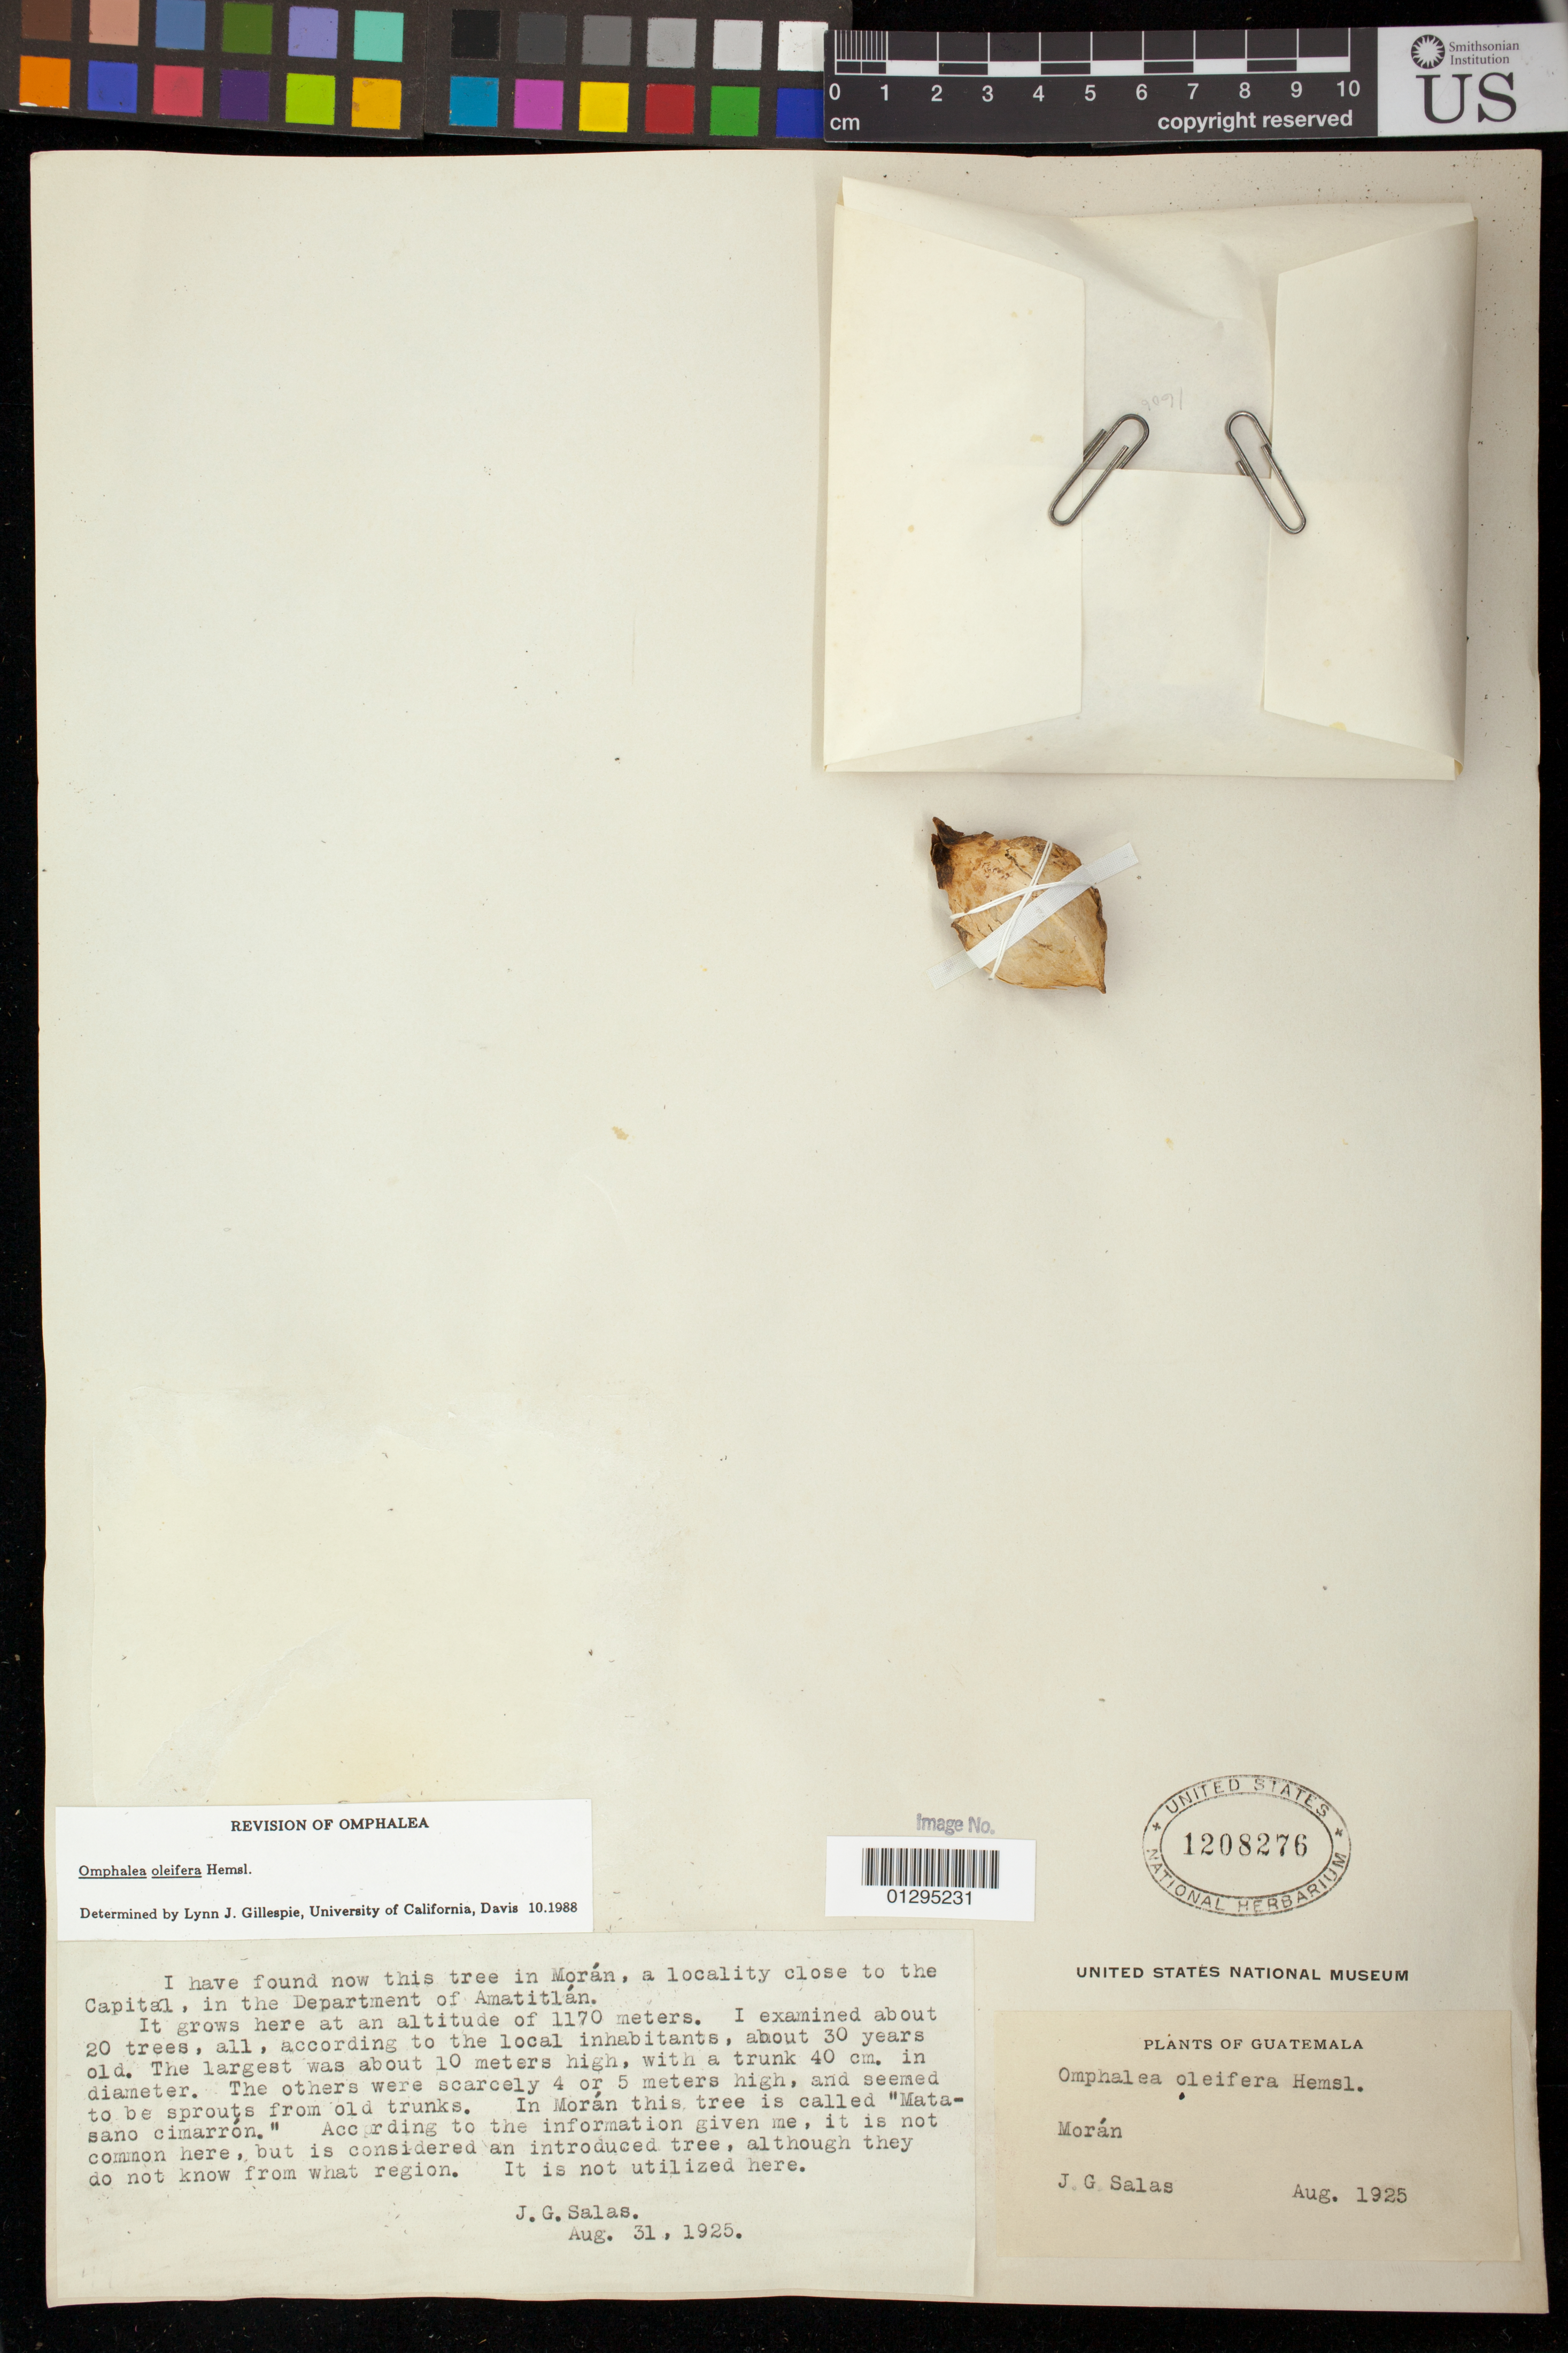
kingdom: Plantae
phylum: Tracheophyta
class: Magnoliopsida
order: Malpighiales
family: Euphorbiaceae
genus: Omphalea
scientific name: Omphalea oleifera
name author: Hemsl.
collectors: J. G. Salas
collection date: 1925-08-31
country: Guatemala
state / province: Guatemala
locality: Moran, Amatitlan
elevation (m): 1170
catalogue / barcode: US 1208276